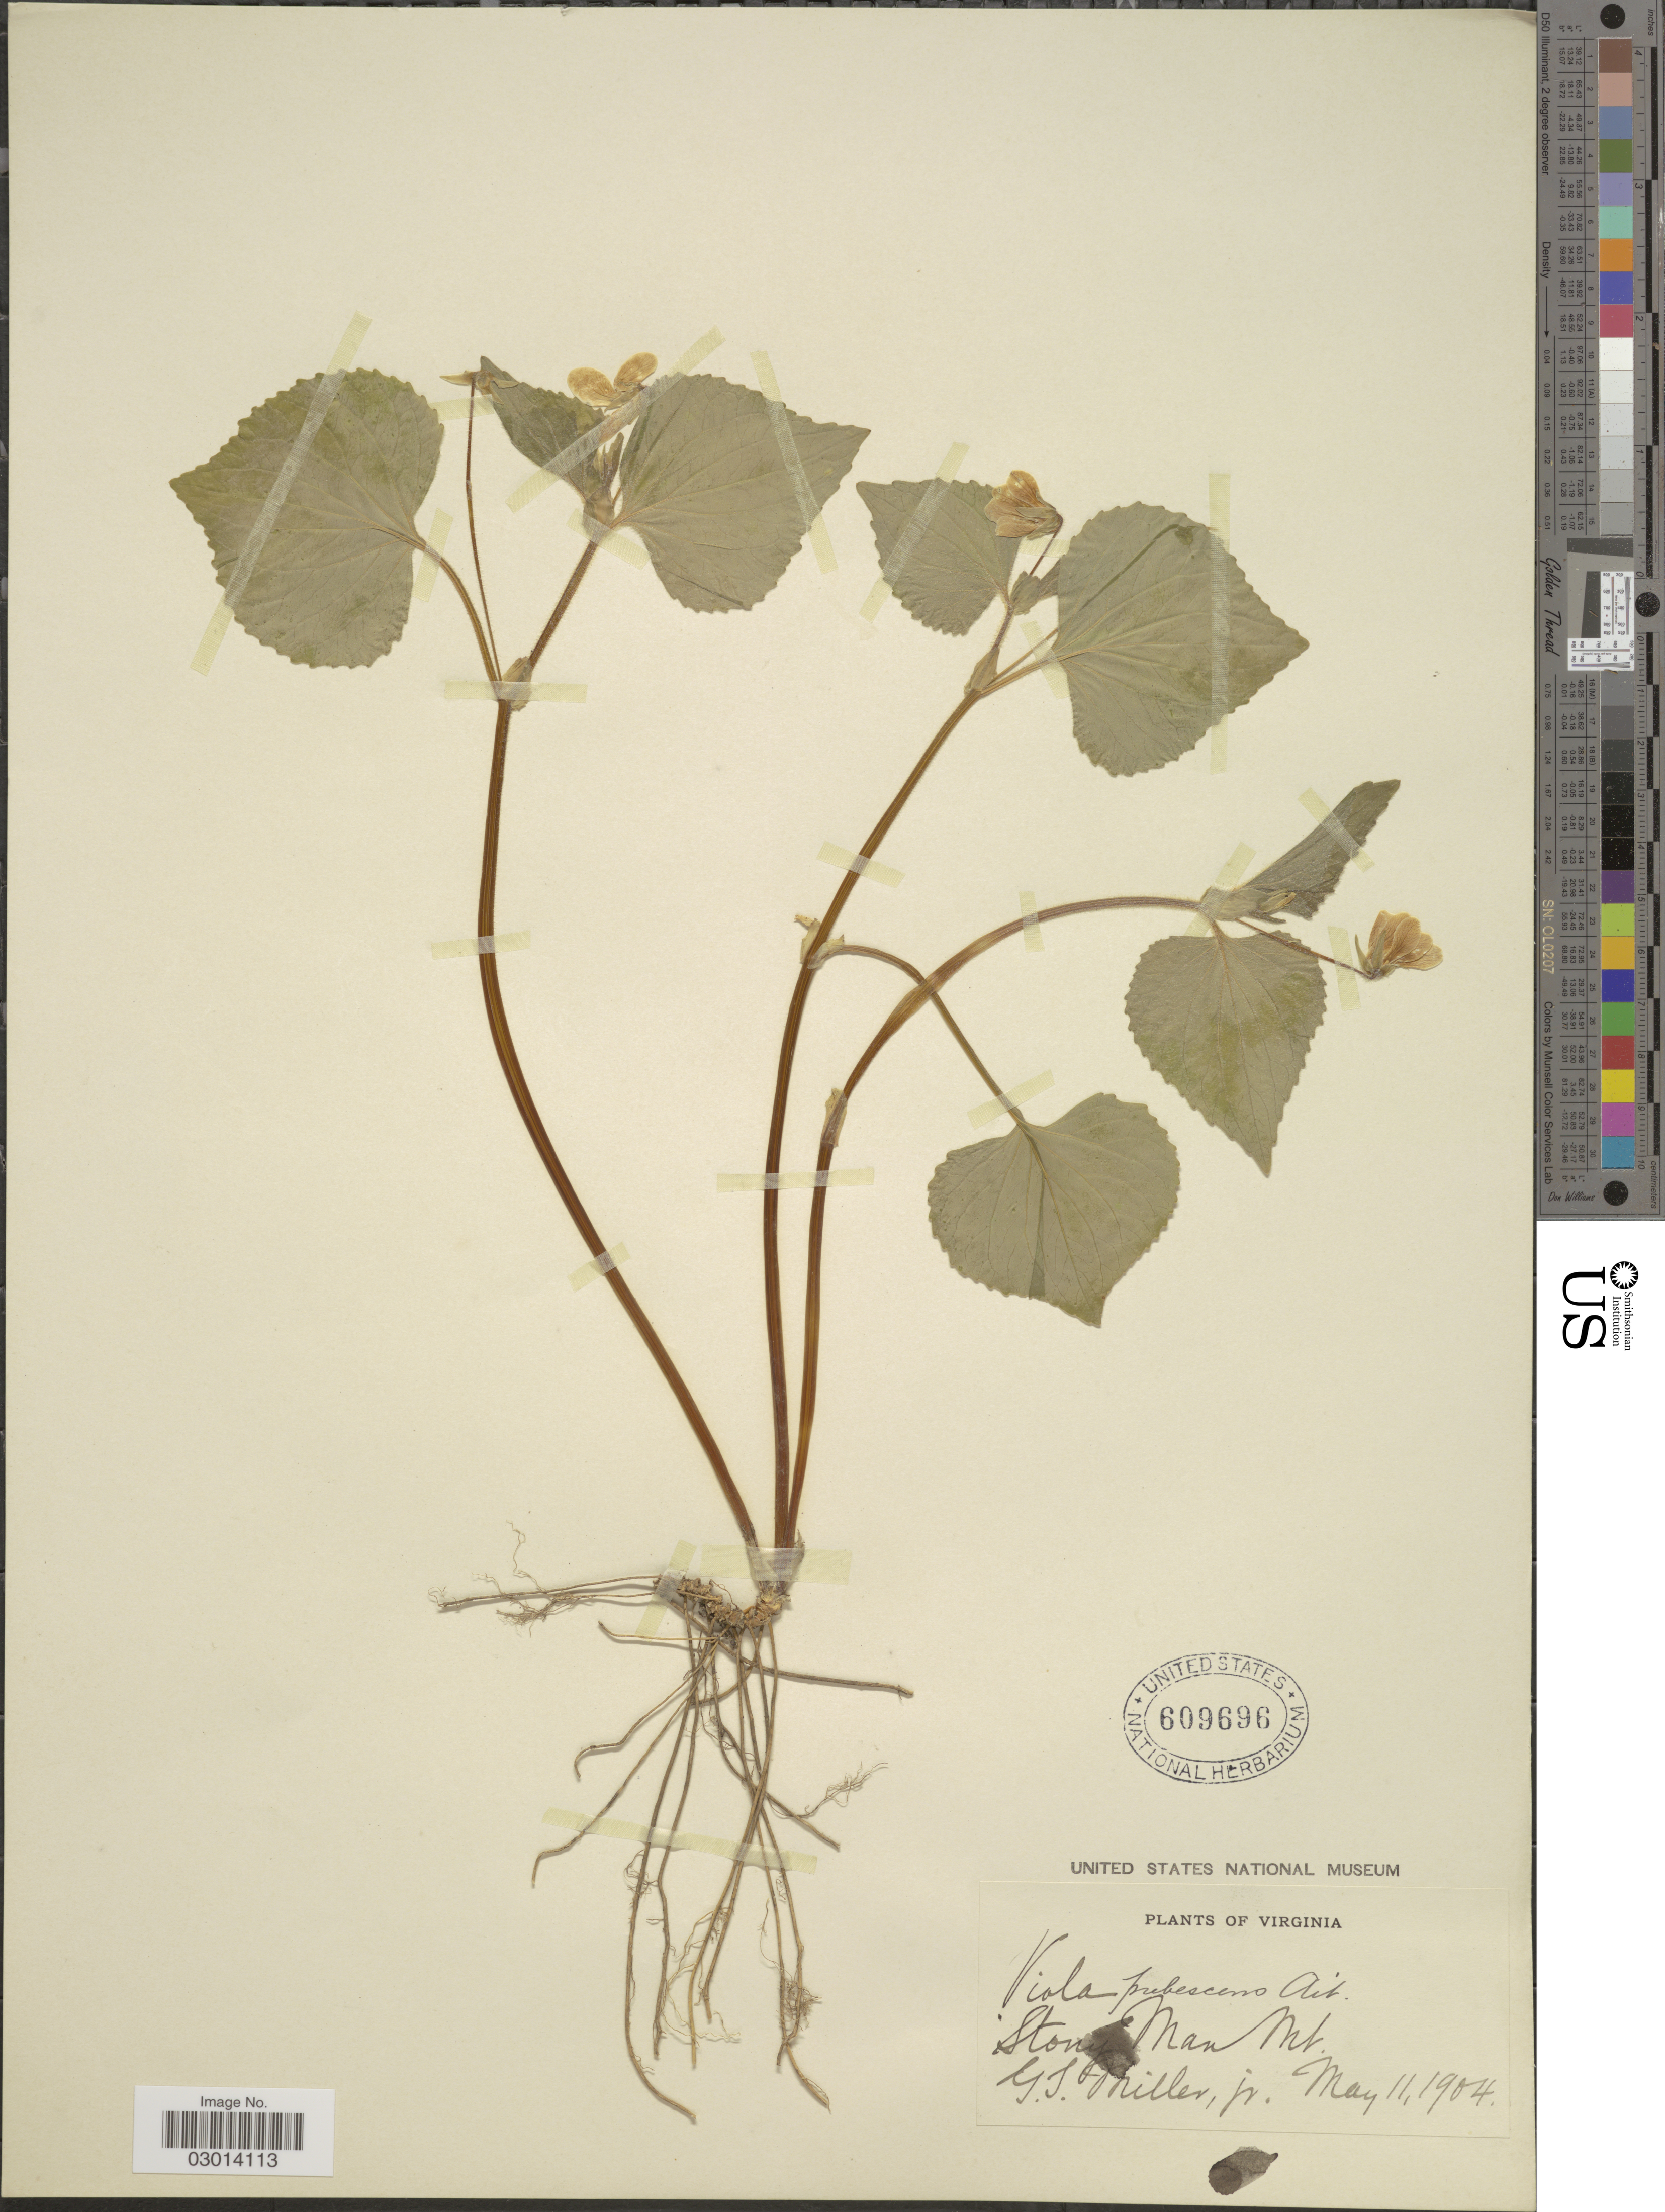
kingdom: Plantae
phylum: Tracheophyta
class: Magnoliopsida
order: Malpighiales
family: Violaceae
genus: Viola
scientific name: Viola pubescens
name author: Aiton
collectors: G. S. Miller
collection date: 1904-05-11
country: United States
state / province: Virginia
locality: Stony Man Mt.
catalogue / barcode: US 609696